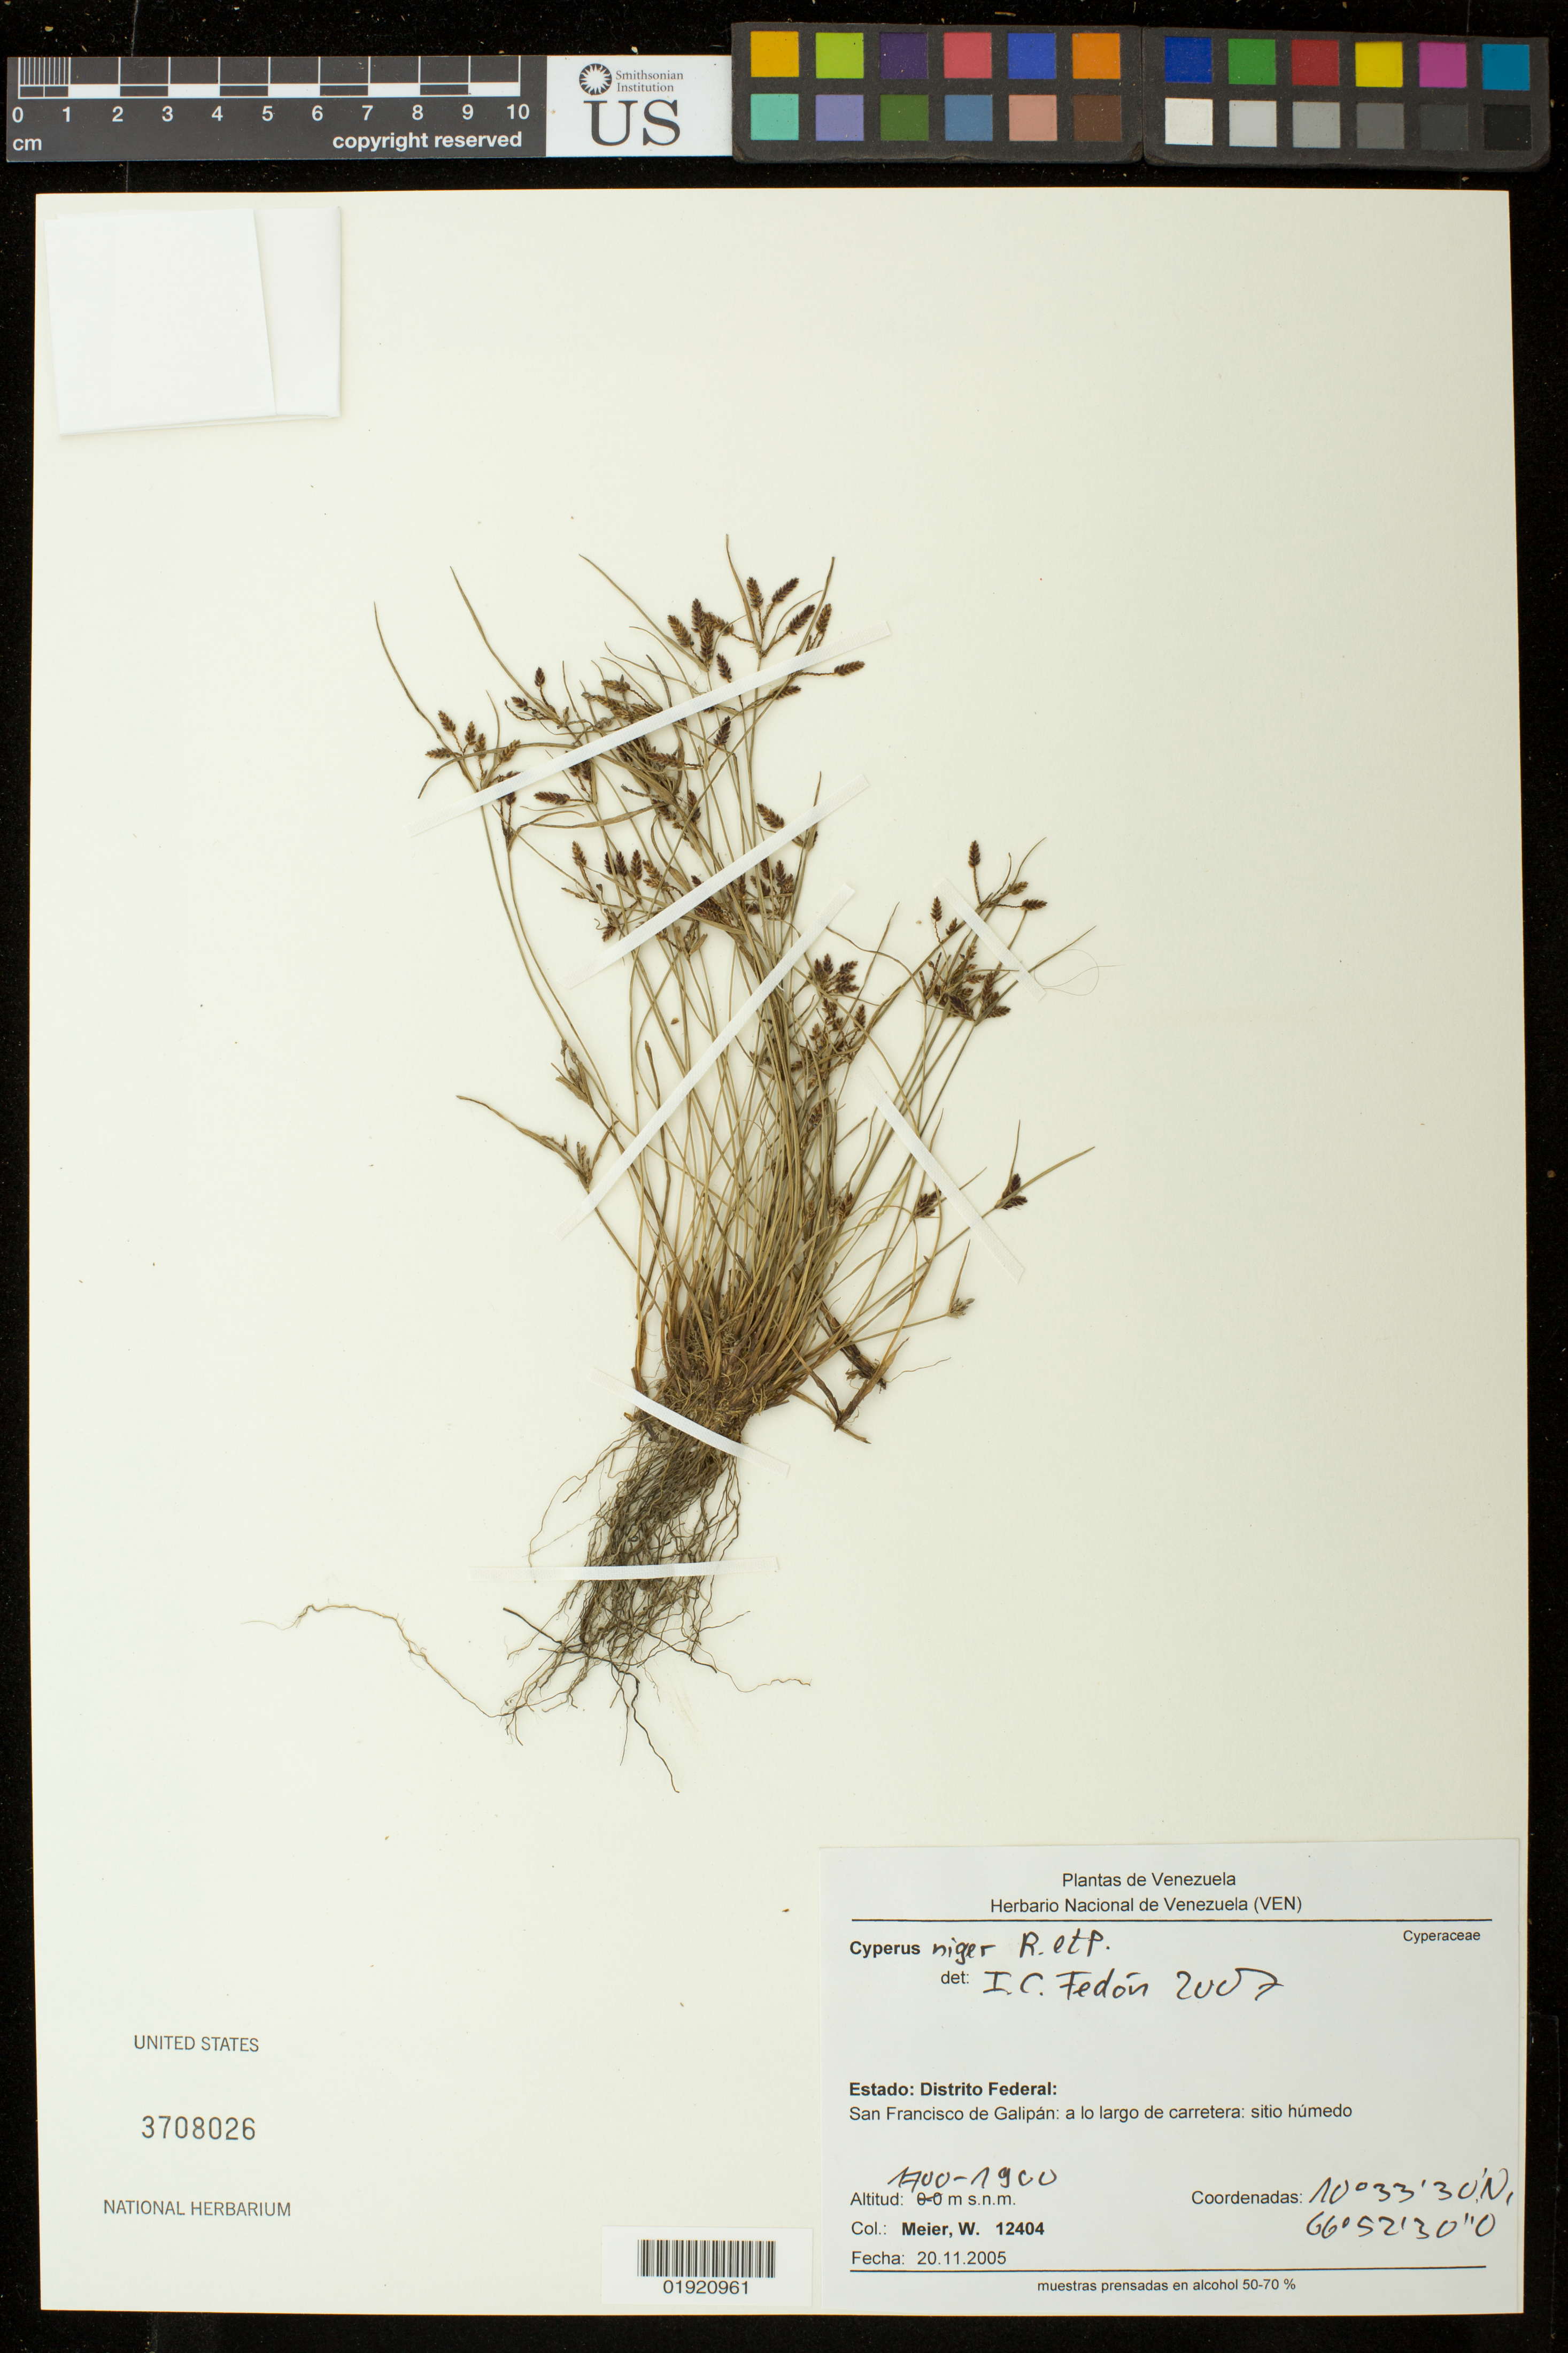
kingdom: Plantae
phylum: Tracheophyta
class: Liliopsida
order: Poales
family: Cyperaceae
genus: Cyperus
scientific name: Cyperus niger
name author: Ruiz & Pav.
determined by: Fedon, I. C.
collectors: W. Meier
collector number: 12404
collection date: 2005-11-20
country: Venezuela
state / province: Distrito Federal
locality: Estado: Distrito Federal: San Francisco de Galipan.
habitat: A lo largo de carretera: sito humedo.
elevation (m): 1700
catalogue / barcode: US 3708026